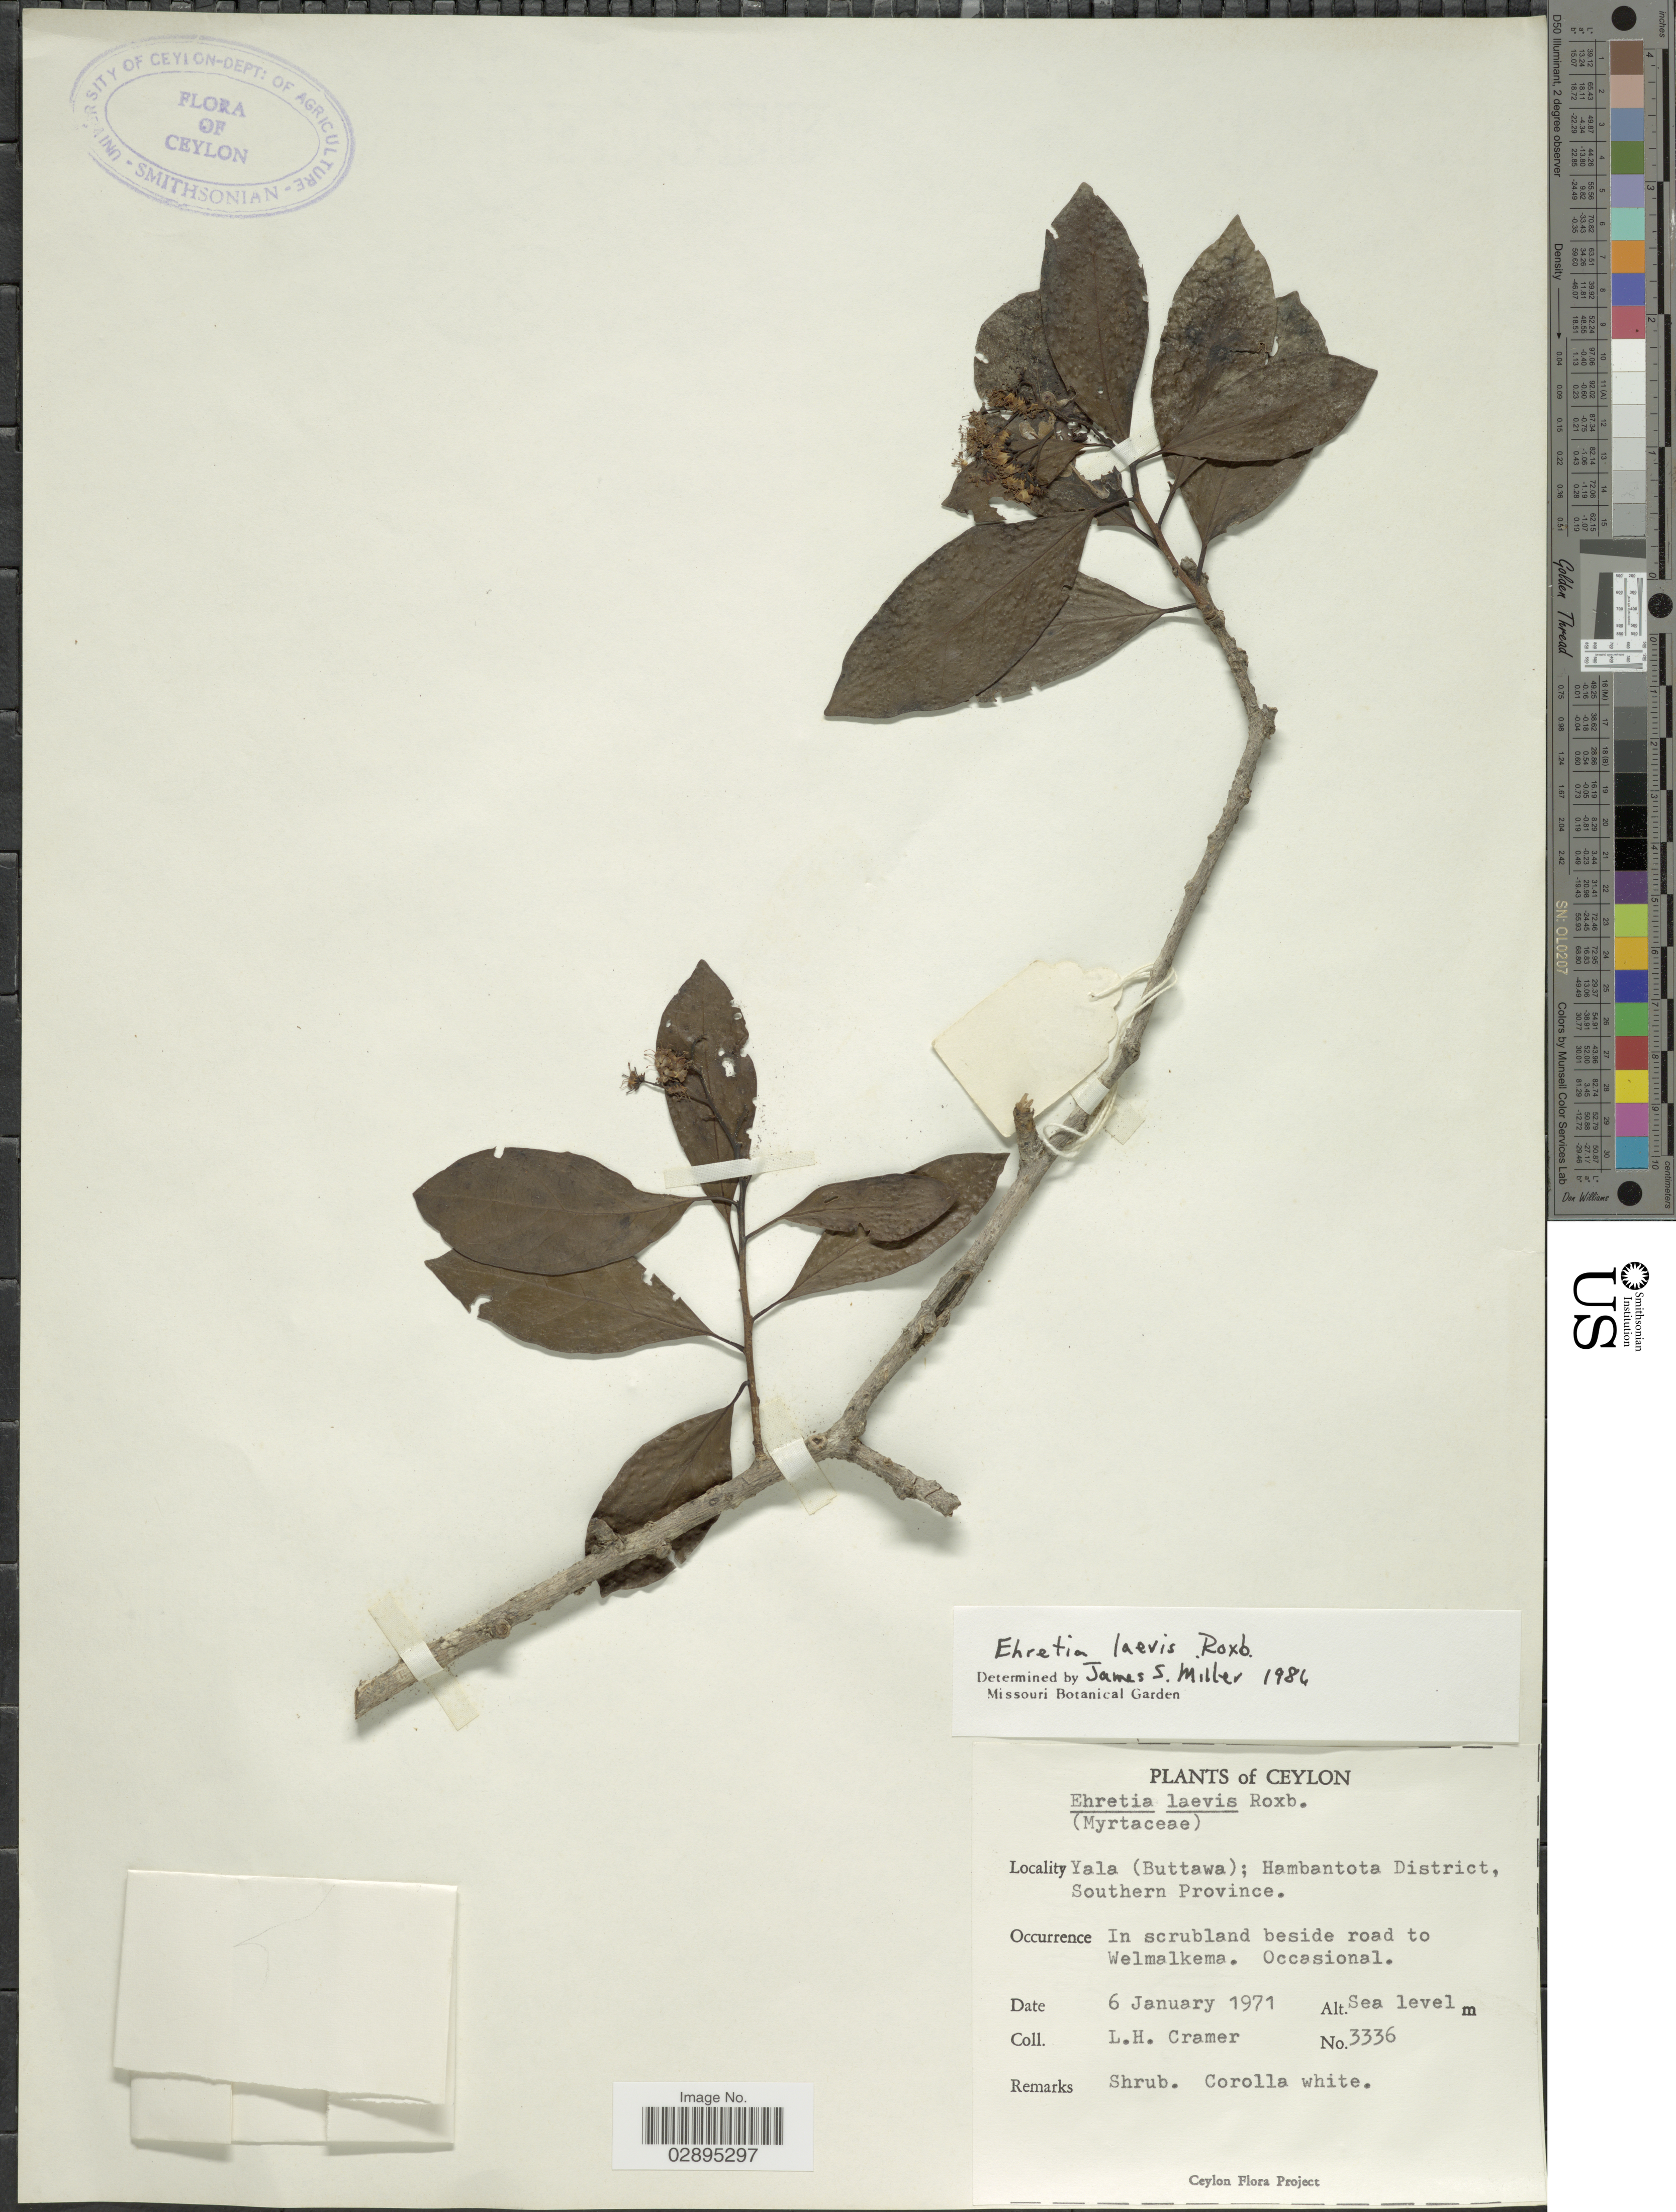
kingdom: Plantae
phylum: Tracheophyta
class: Magnoliopsida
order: Boraginales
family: Ehretiaceae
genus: Ehretia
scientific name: Ehretia laevis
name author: Roxb.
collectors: L. H. Cramer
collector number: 3336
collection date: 1971-01-06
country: Sri Lanka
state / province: Southern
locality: Ceylon. Yala (Buttawa); Hambantota District. Beside road to Welmalkema.